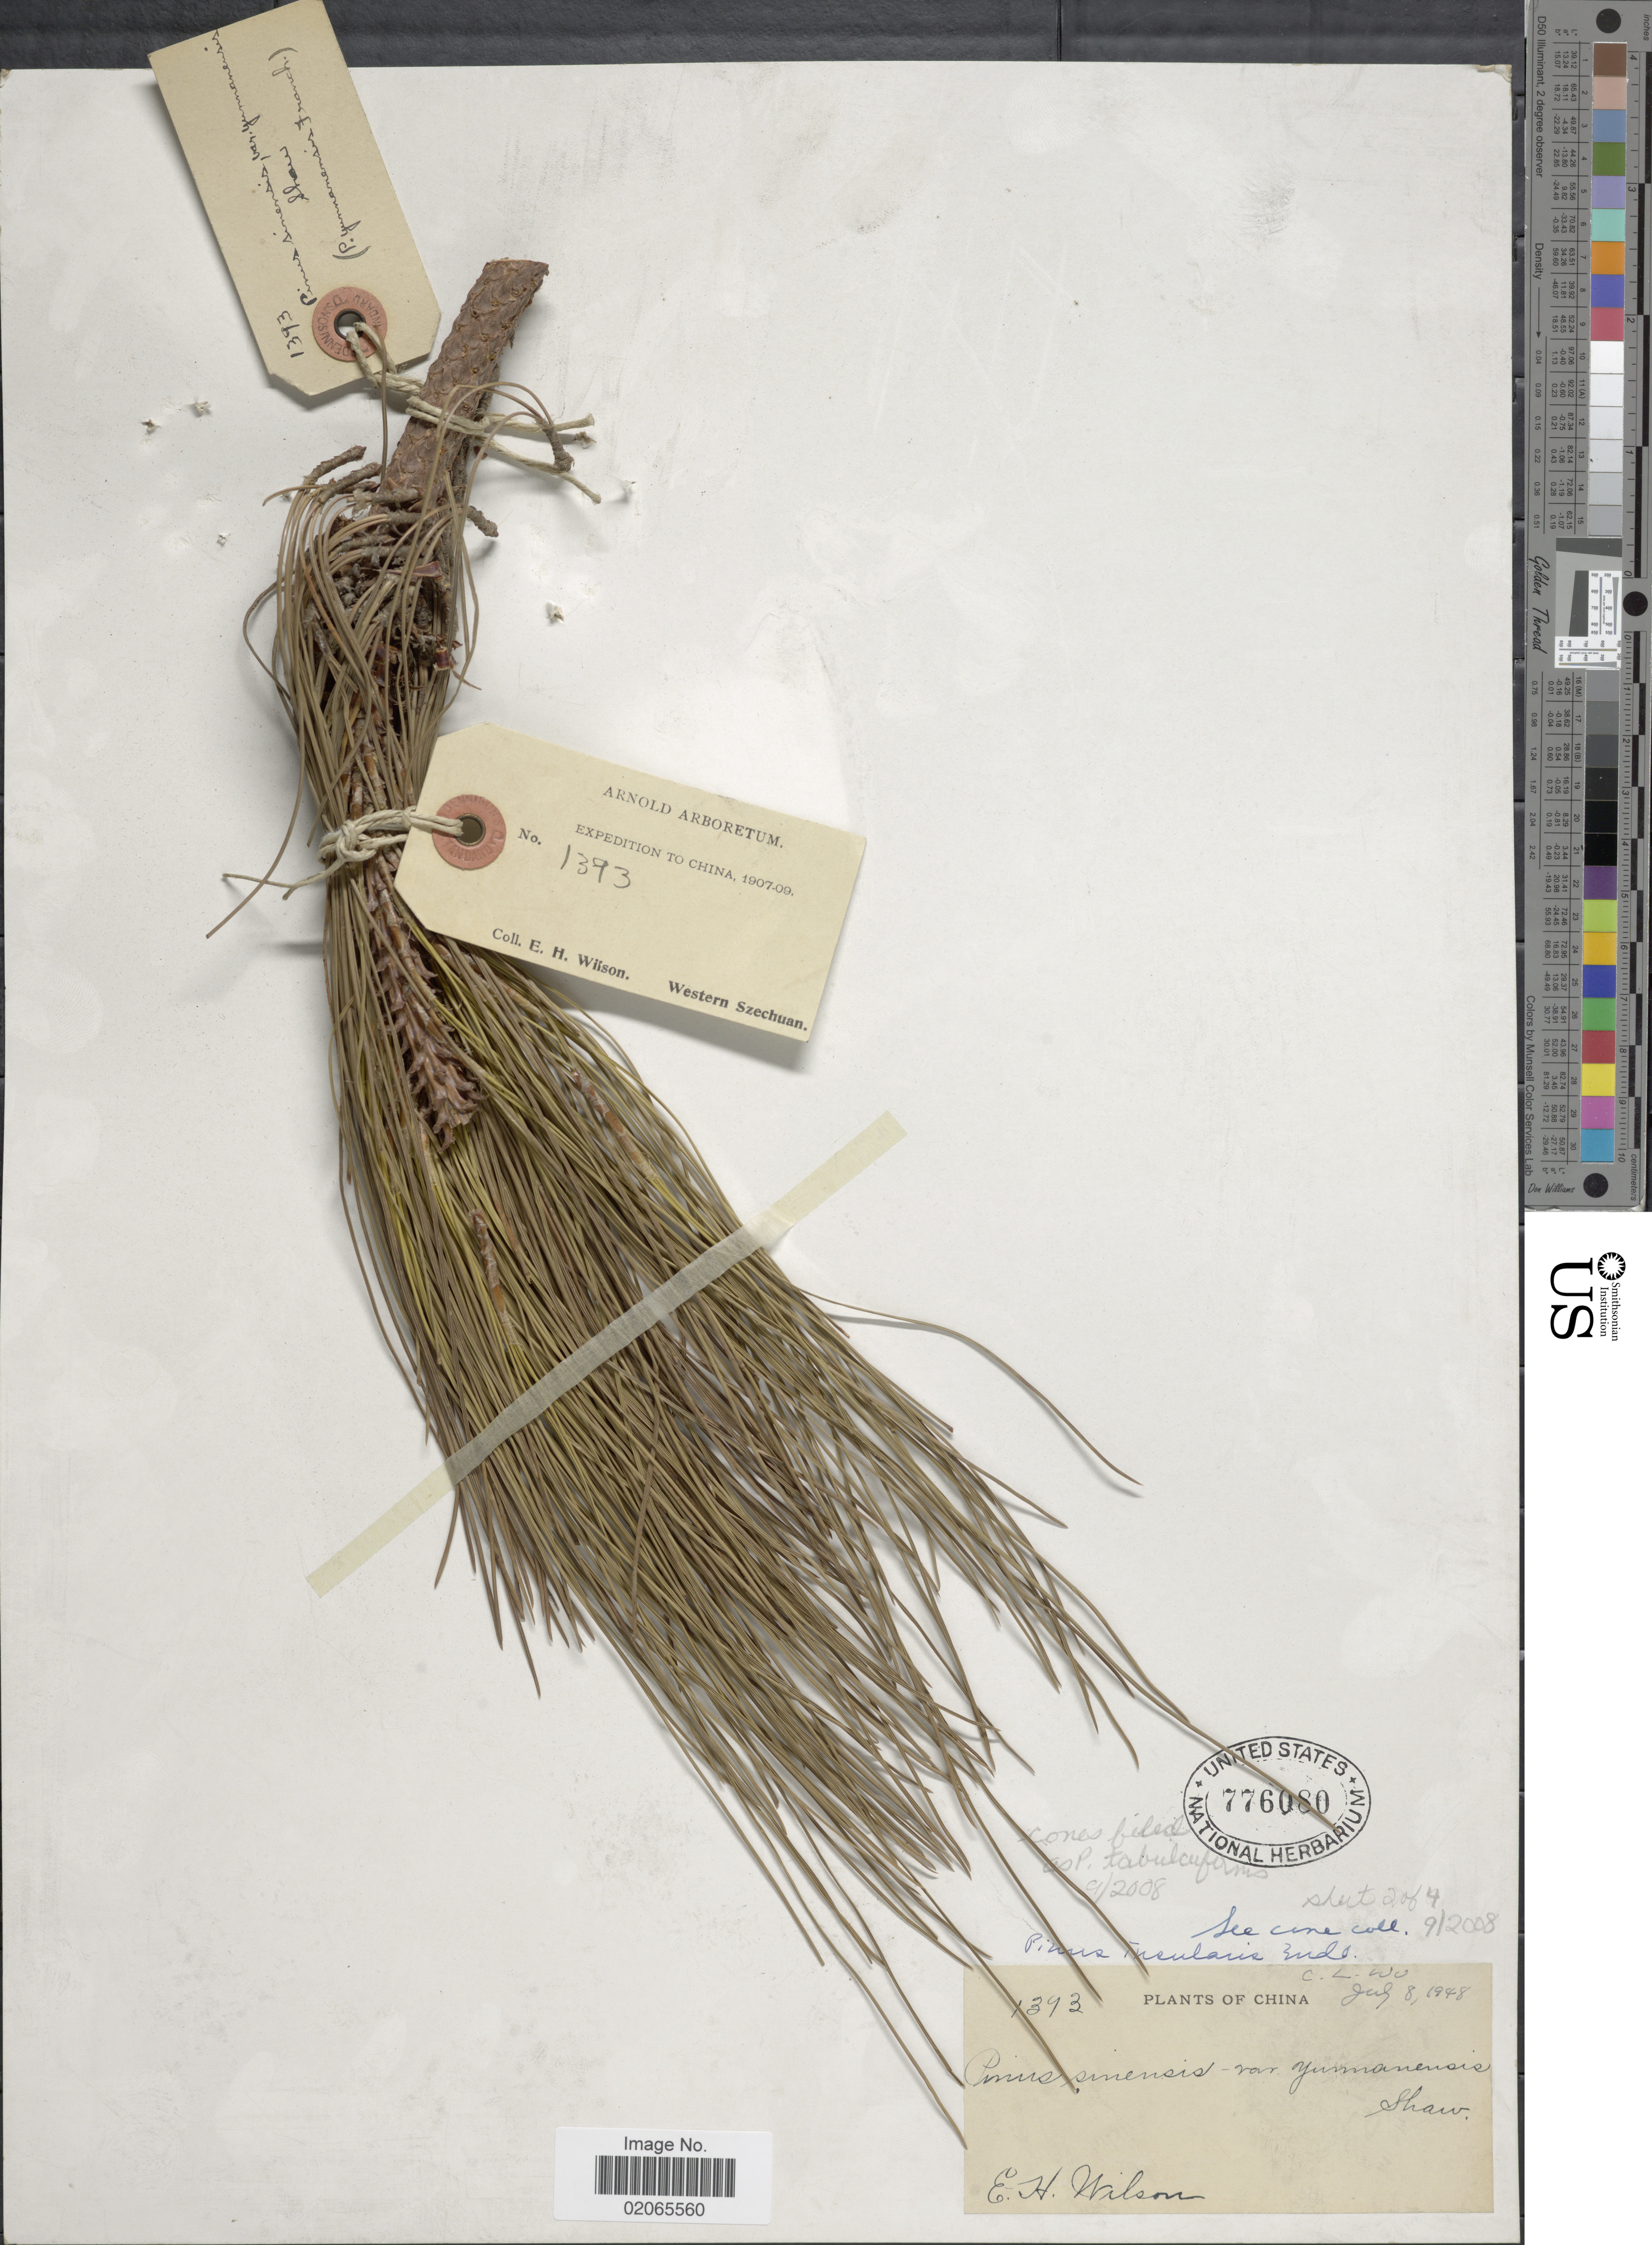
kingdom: Plantae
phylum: Tracheophyta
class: Pinopsida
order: Pinales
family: Pinaceae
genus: Pinus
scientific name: Pinus insularis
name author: Endl.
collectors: E. Wilson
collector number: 1393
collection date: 1907/1909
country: China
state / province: Sichuan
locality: Western Szechuan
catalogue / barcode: US 776080